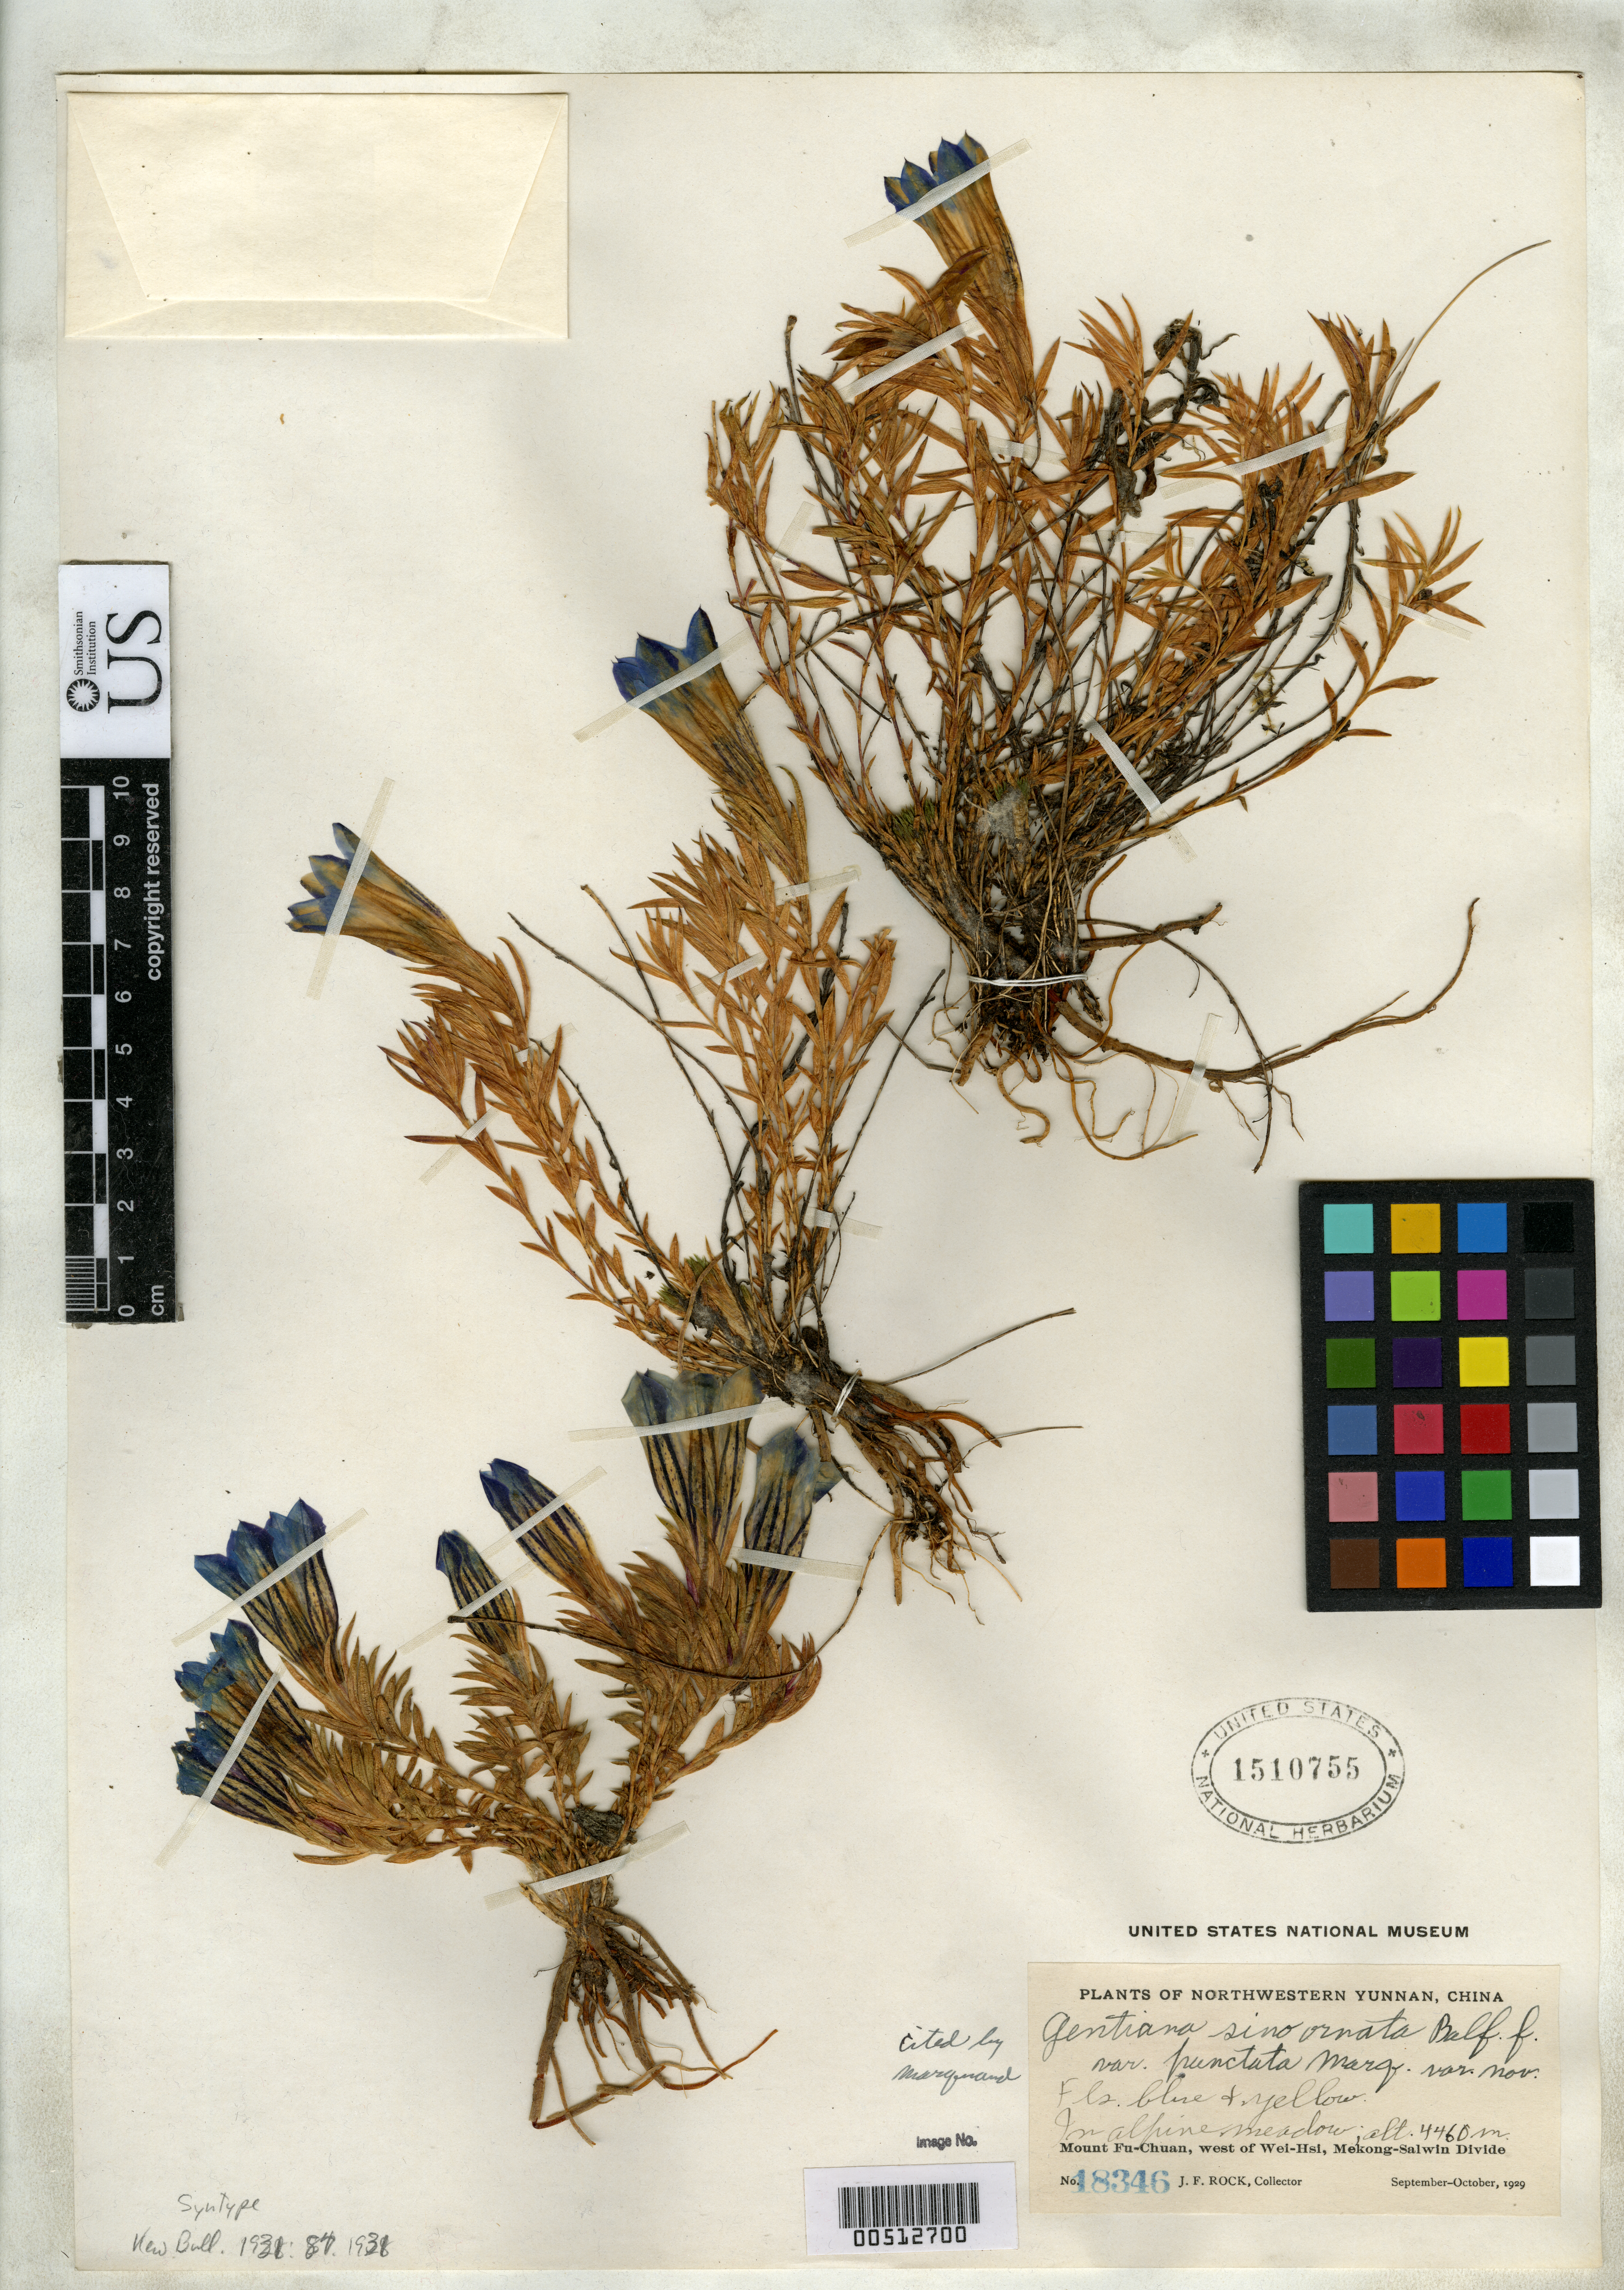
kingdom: Plantae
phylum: Tracheophyta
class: Magnoliopsida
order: Gentianales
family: Gentianaceae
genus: Gentiana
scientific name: Gentiana sino-ornata var. punctata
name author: C. Marquand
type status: Syntype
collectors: J. F. Rock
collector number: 18346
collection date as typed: Sep 1929 to -- Oct 1929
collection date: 1929-09/1929-10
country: China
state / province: Yunnan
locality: Mount Fu-chuan, w of Wei-hsi, Mekong-salwin divide.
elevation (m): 4460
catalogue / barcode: US 1510755